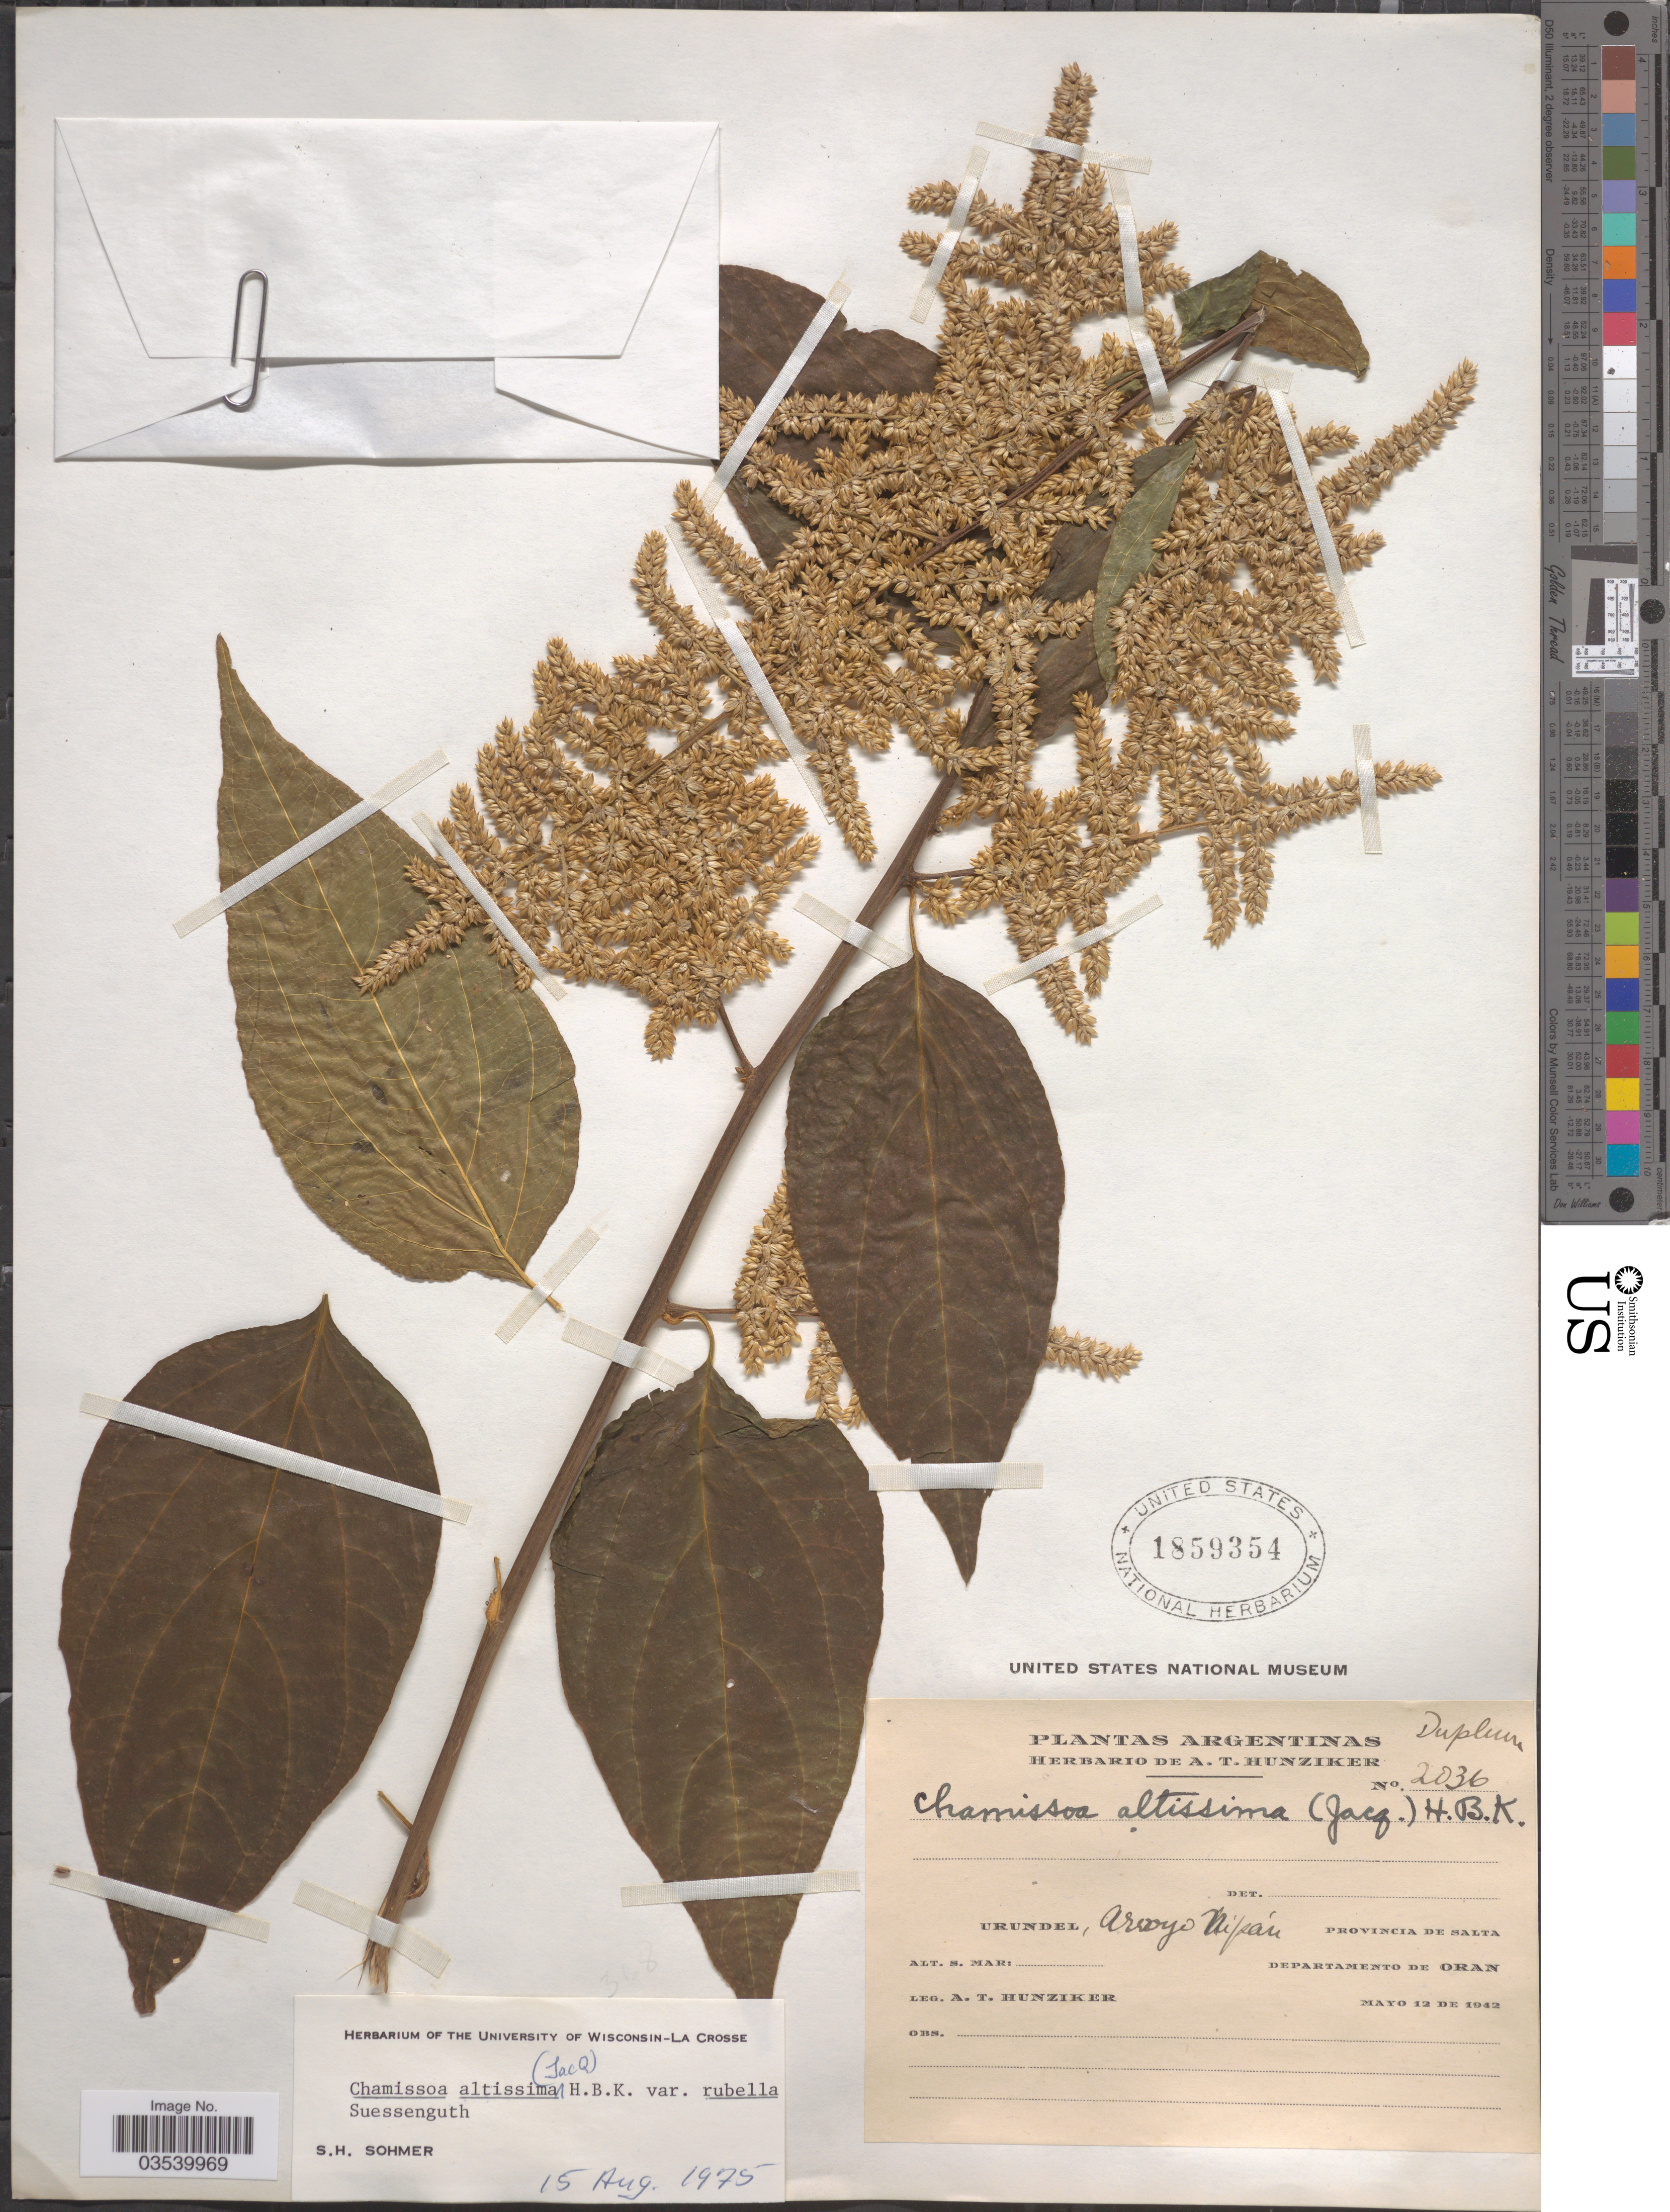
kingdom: Plantae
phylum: Tracheophyta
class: Magnoliopsida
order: Caryophyllales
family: Amaranthaceae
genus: Chamissoa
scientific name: Chamissoa altissima var. rubella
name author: Suess.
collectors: A. T. Hunziker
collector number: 2036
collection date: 1942-05-12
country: Argentina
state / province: Salta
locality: Urundel, Arroyo Nipan.. Departamento de Oran.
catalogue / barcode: US 1859354